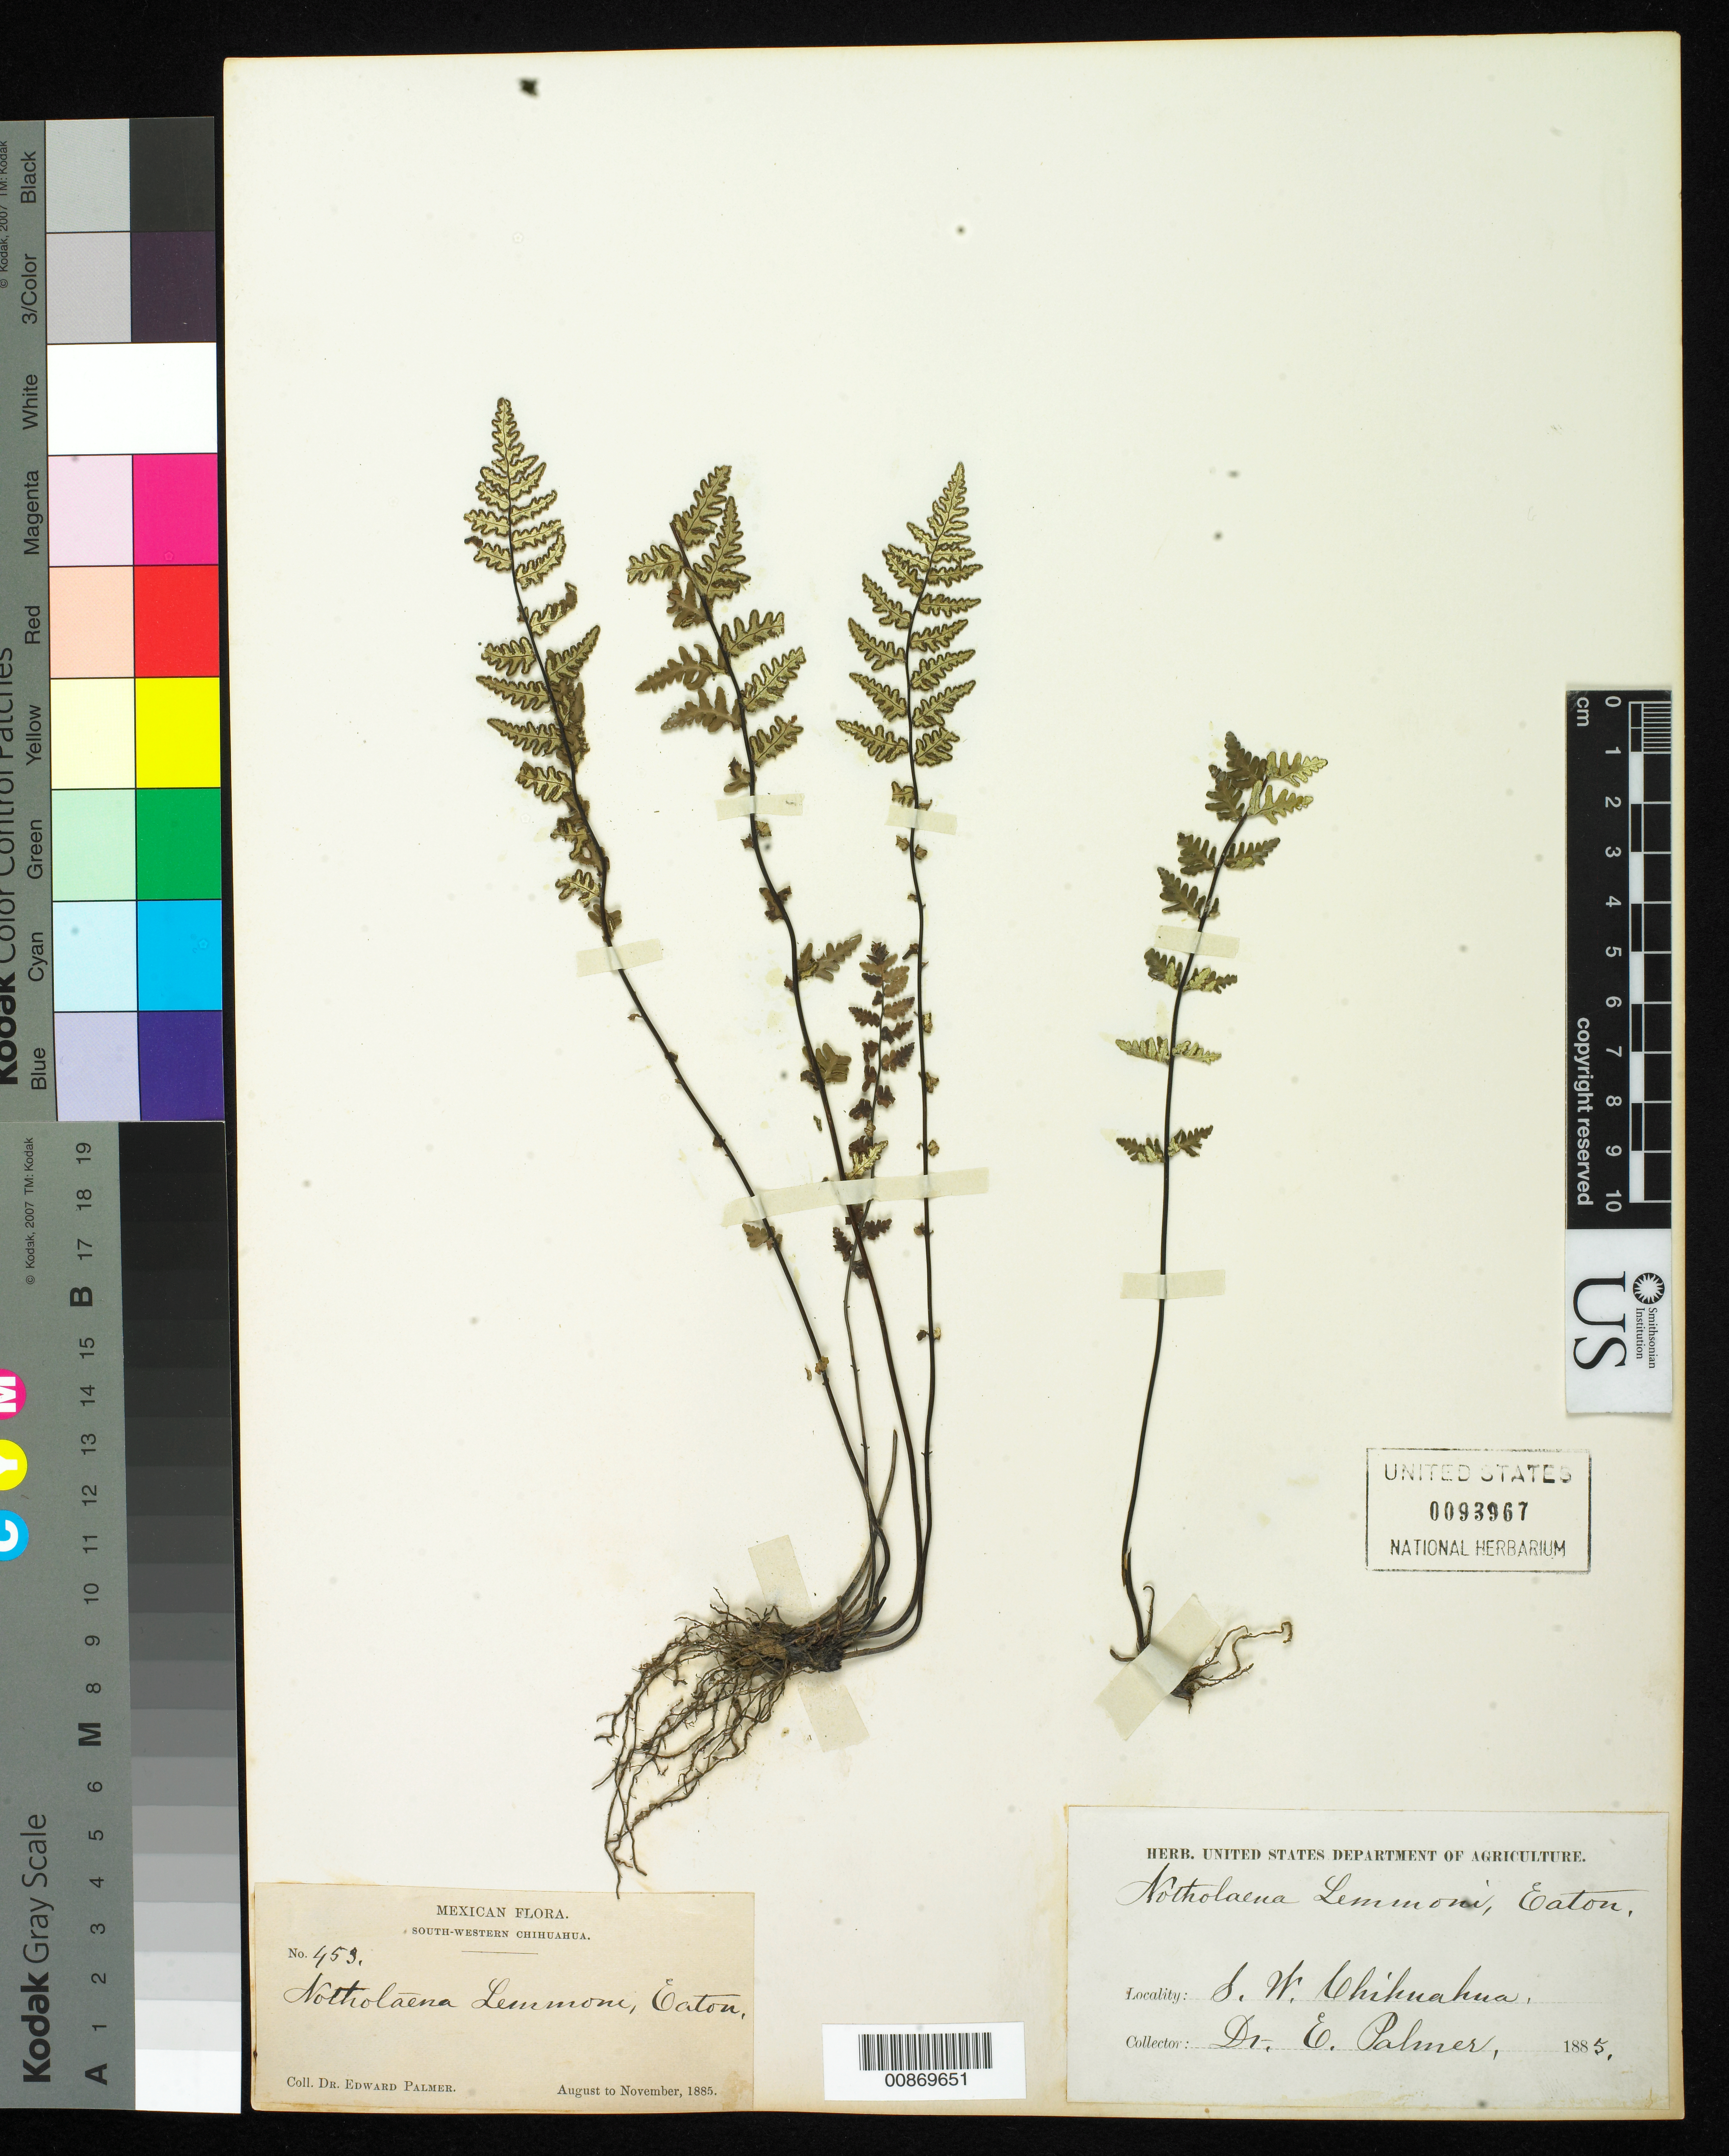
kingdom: Plantae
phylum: Tracheophyta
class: Polypodiopsida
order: Polypodiales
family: Pteridaceae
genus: Notholaena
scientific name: Notholaena lemmonii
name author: D.C. Eaton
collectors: E. Palmer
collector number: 453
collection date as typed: Aug 1885 to -- Nov 1885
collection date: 1885-08/1885-11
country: Mexico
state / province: Chihuahua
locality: South-Western Chihuahua.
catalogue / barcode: US 93967